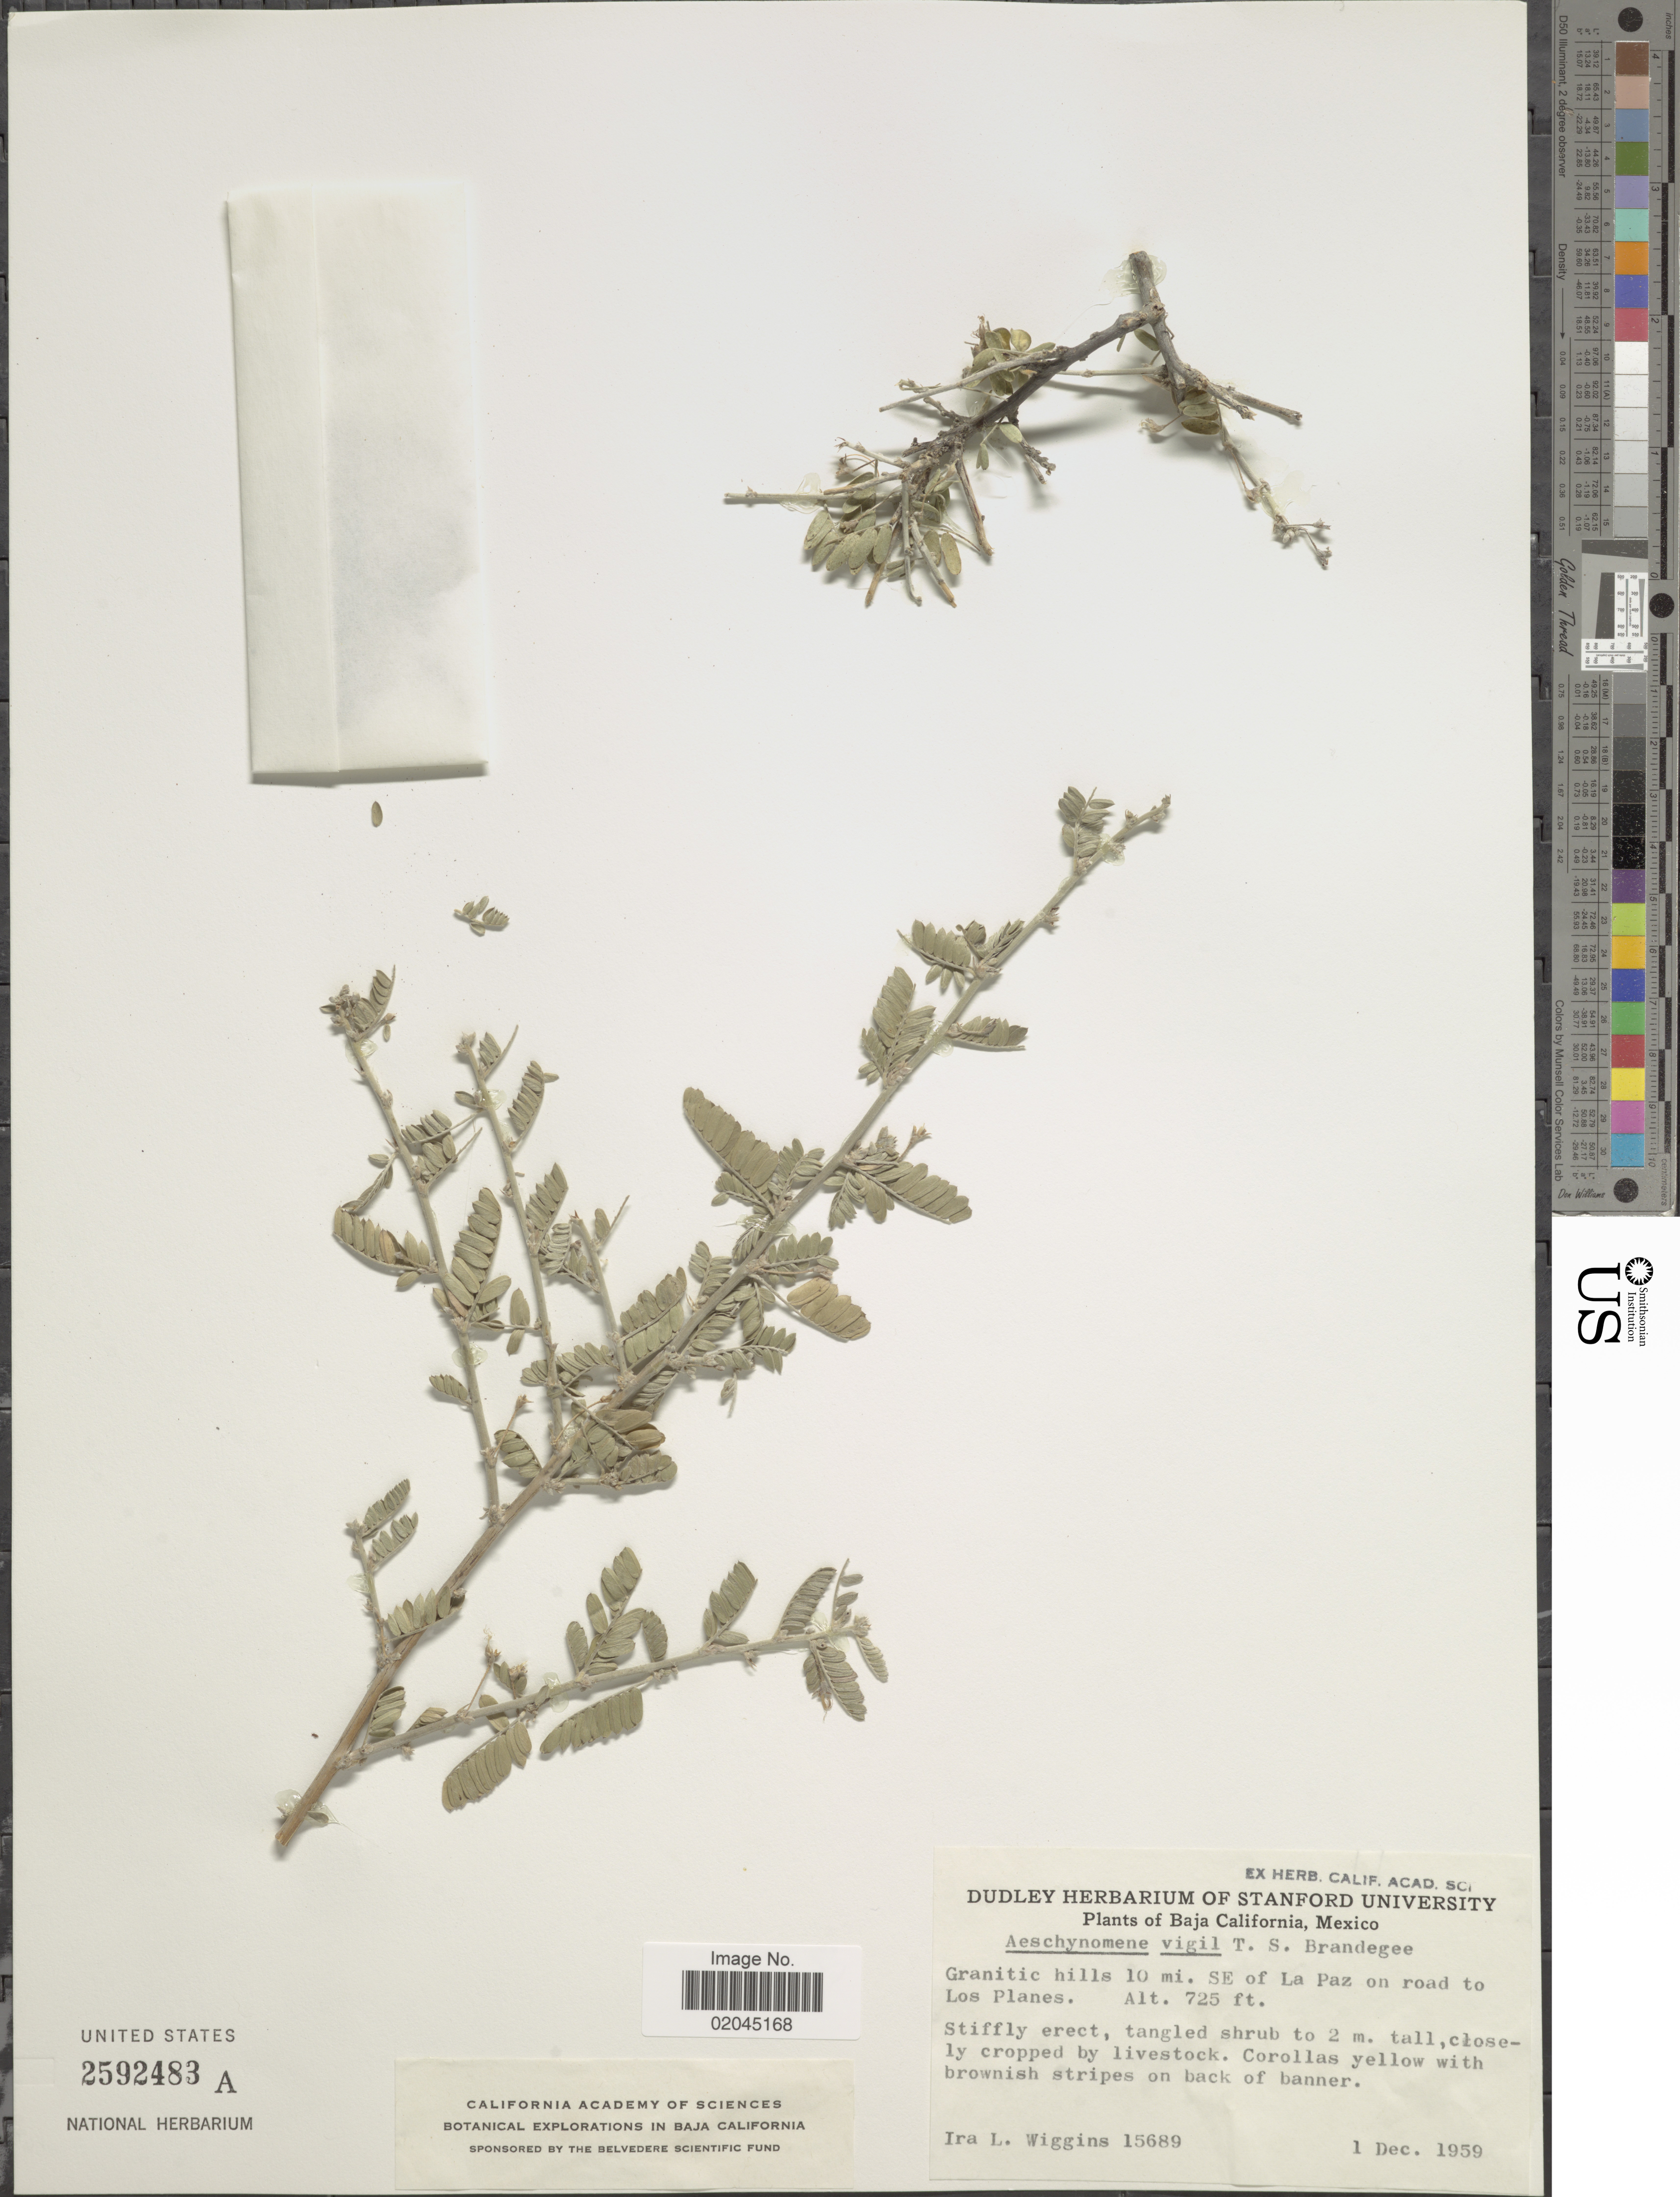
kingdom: Plantae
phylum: Tracheophyta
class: Magnoliopsida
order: Fabales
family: Fabaceae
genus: Aeschynomene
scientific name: Aeschynomene vigil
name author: Brandegee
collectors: I. L. Wiggins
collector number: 15689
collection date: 1959-12-01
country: Mexico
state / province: Baja California Sur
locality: Granitic hills 10 mi SE of La Paz on road to Los Planes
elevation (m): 221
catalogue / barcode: US 2592483A